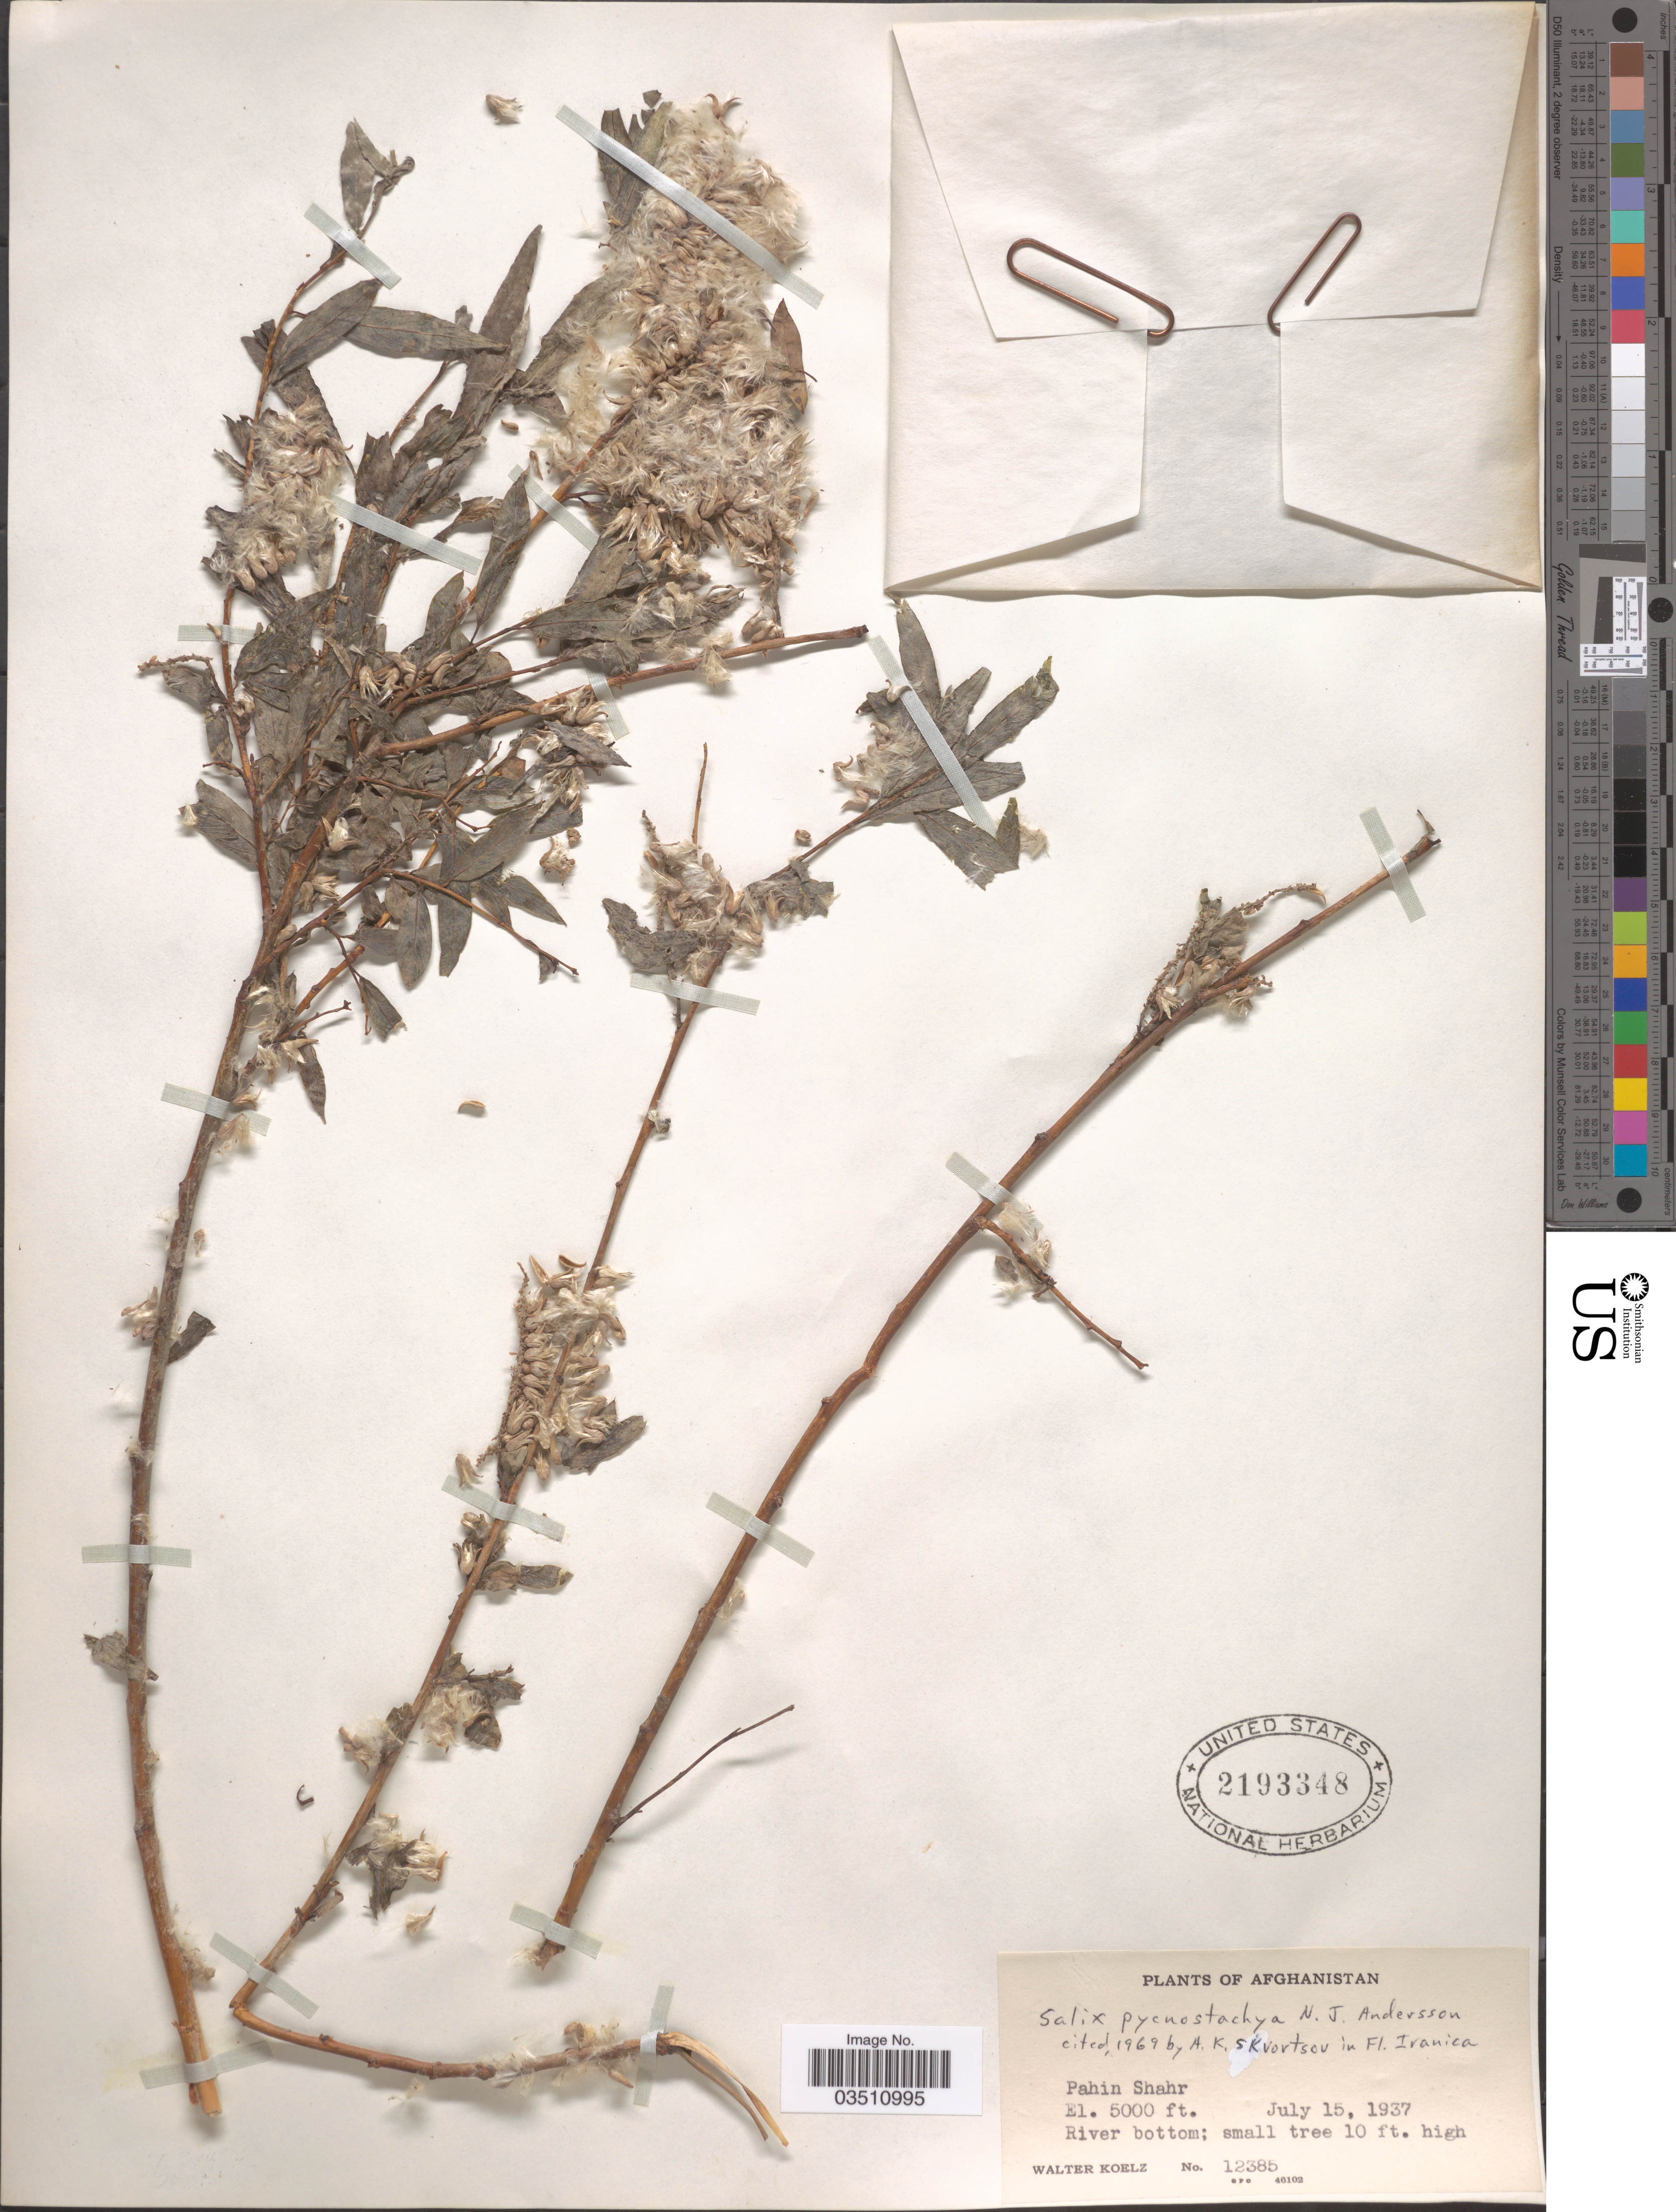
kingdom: Plantae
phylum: Tracheophyta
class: Magnoliopsida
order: Malpighiales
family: Salicaceae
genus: Salix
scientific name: Salix pycnostachya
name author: Andersson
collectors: W. N. Koelz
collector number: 12385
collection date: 1937-07-15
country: Afghanistan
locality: Pahin Shahr.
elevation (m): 1524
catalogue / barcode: US 2193348